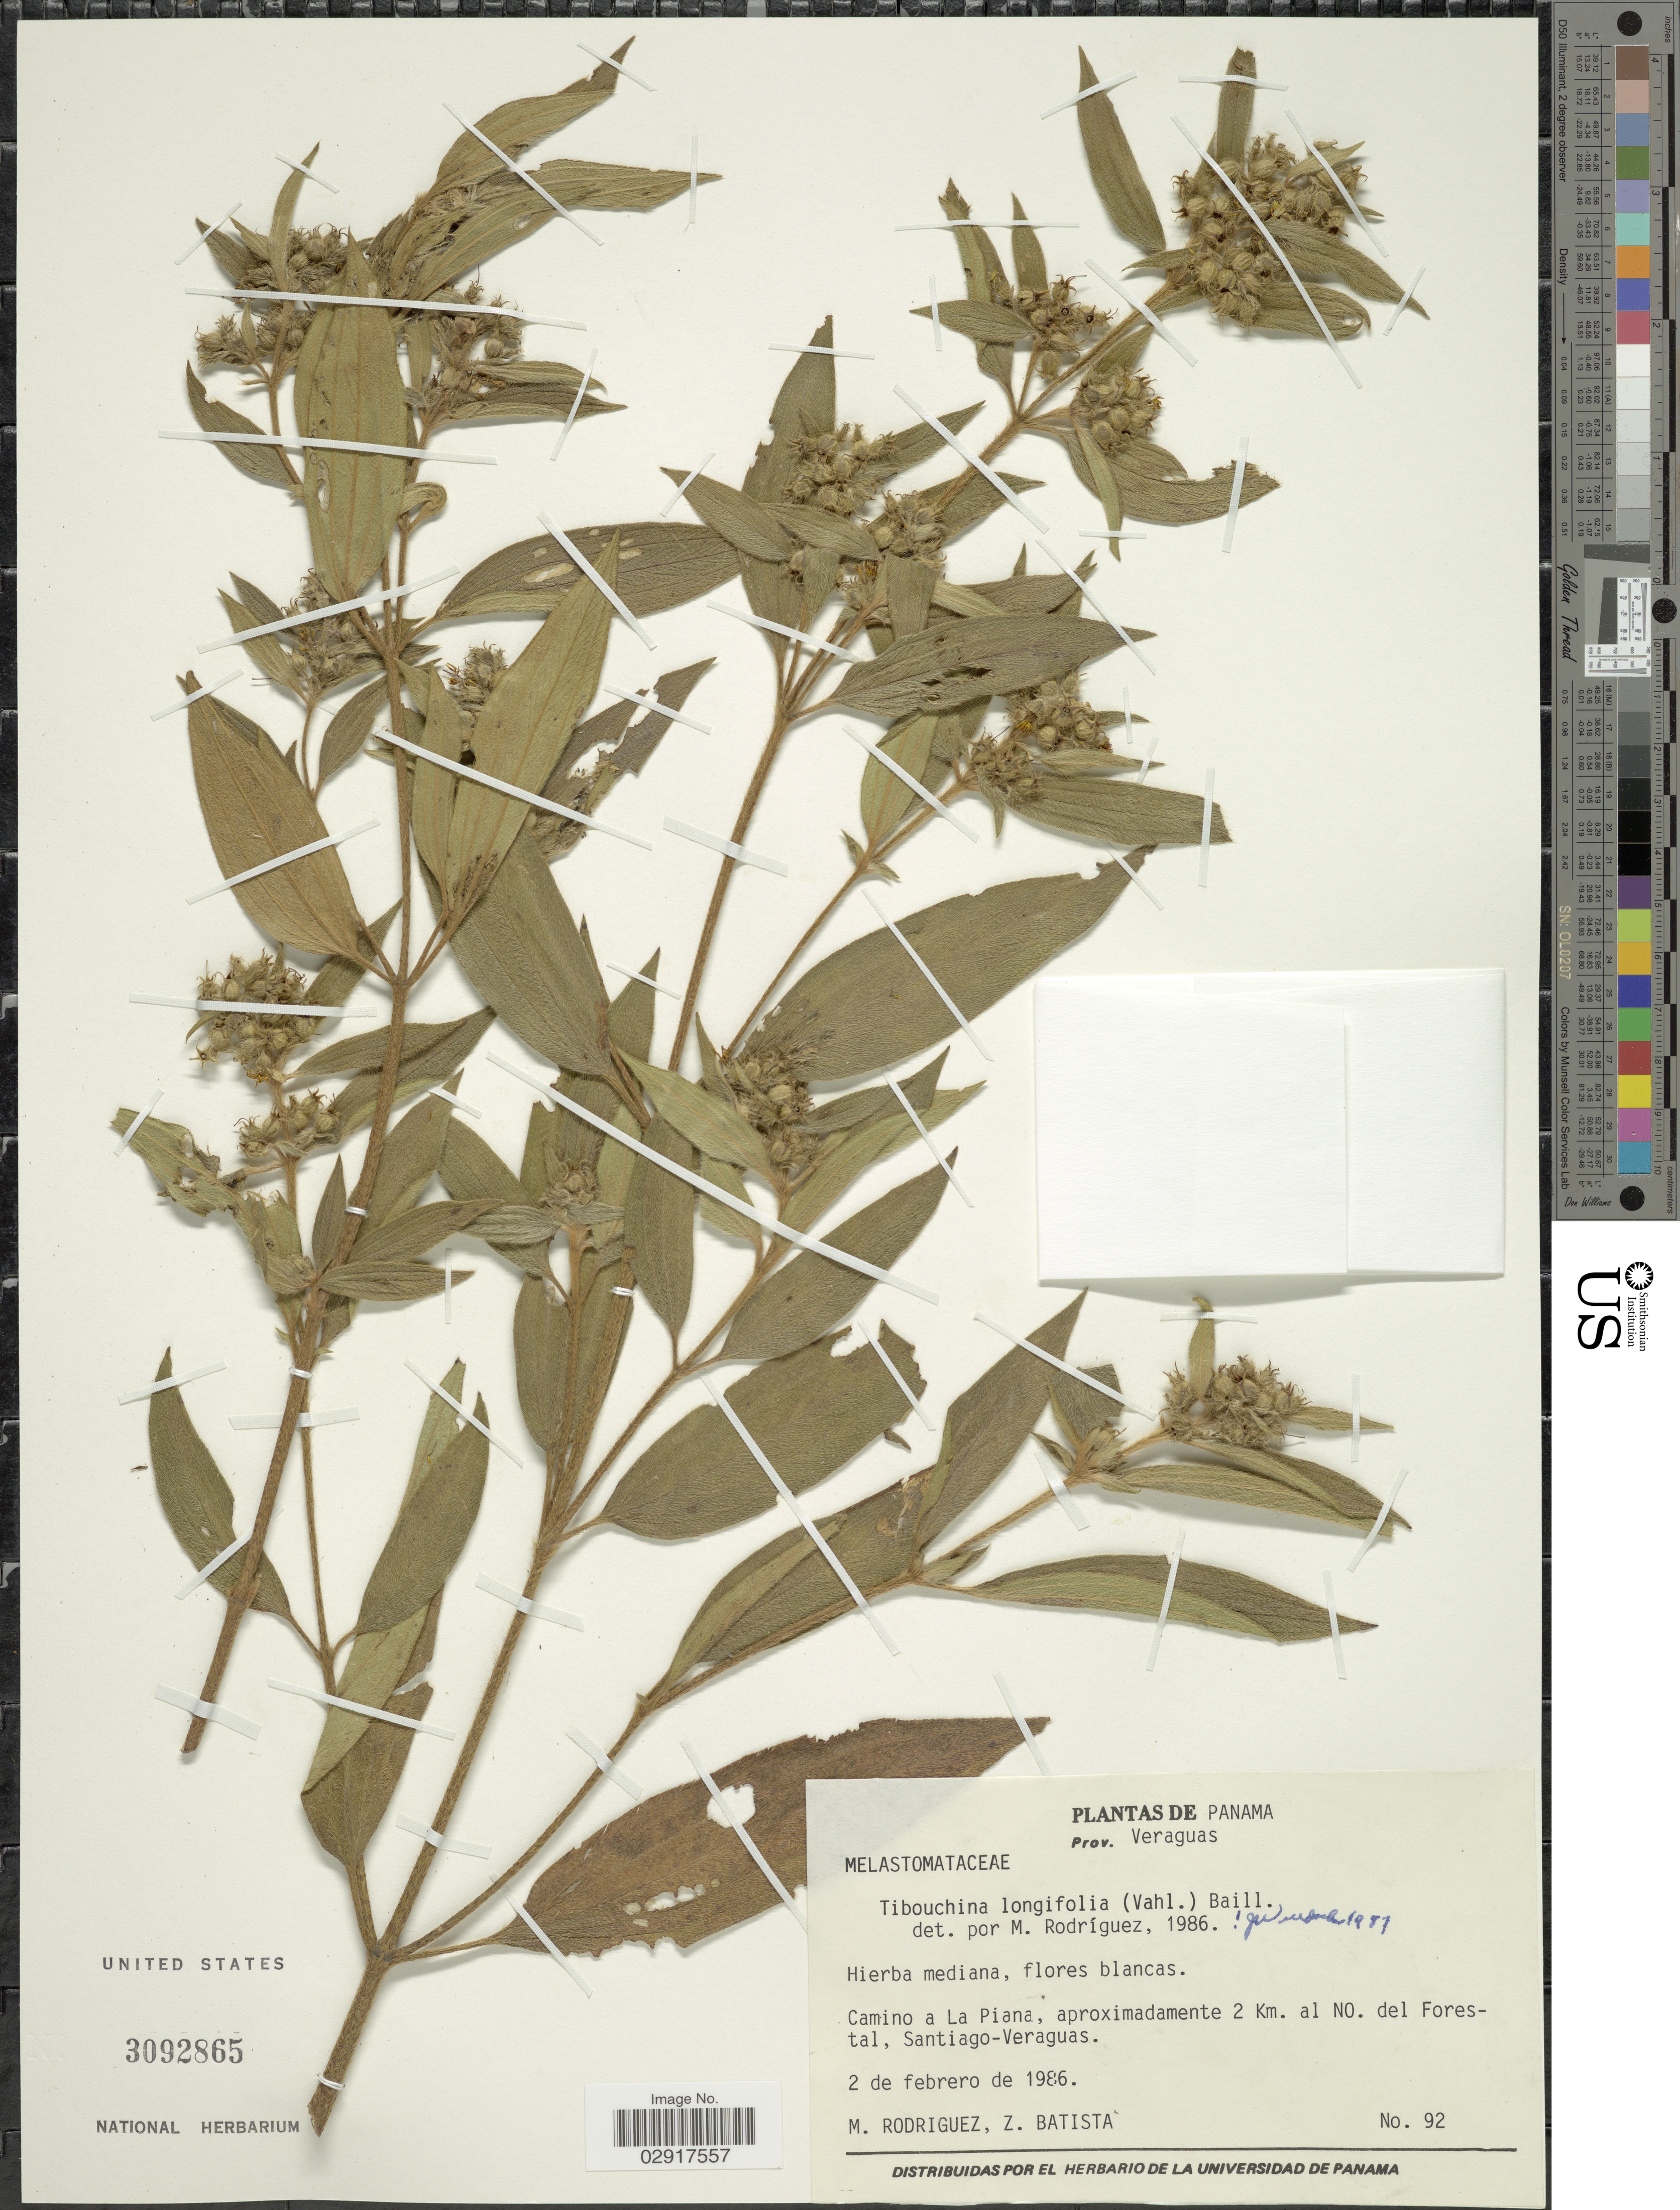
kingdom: Plantae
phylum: Tracheophyta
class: Magnoliopsida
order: Myrtales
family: Melastomataceae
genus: Chaetogastra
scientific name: Chaetogastra longifolia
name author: (Vahl) DC.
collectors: M. Rodriguez & Z. Batista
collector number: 92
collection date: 1986-02-02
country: Panama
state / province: Veraguas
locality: Prov. Veraguas. Camino a La Piana, aproximadamente 2 Km. al NO. del Forestal, Santiago-Veraguas.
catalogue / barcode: US 3092865